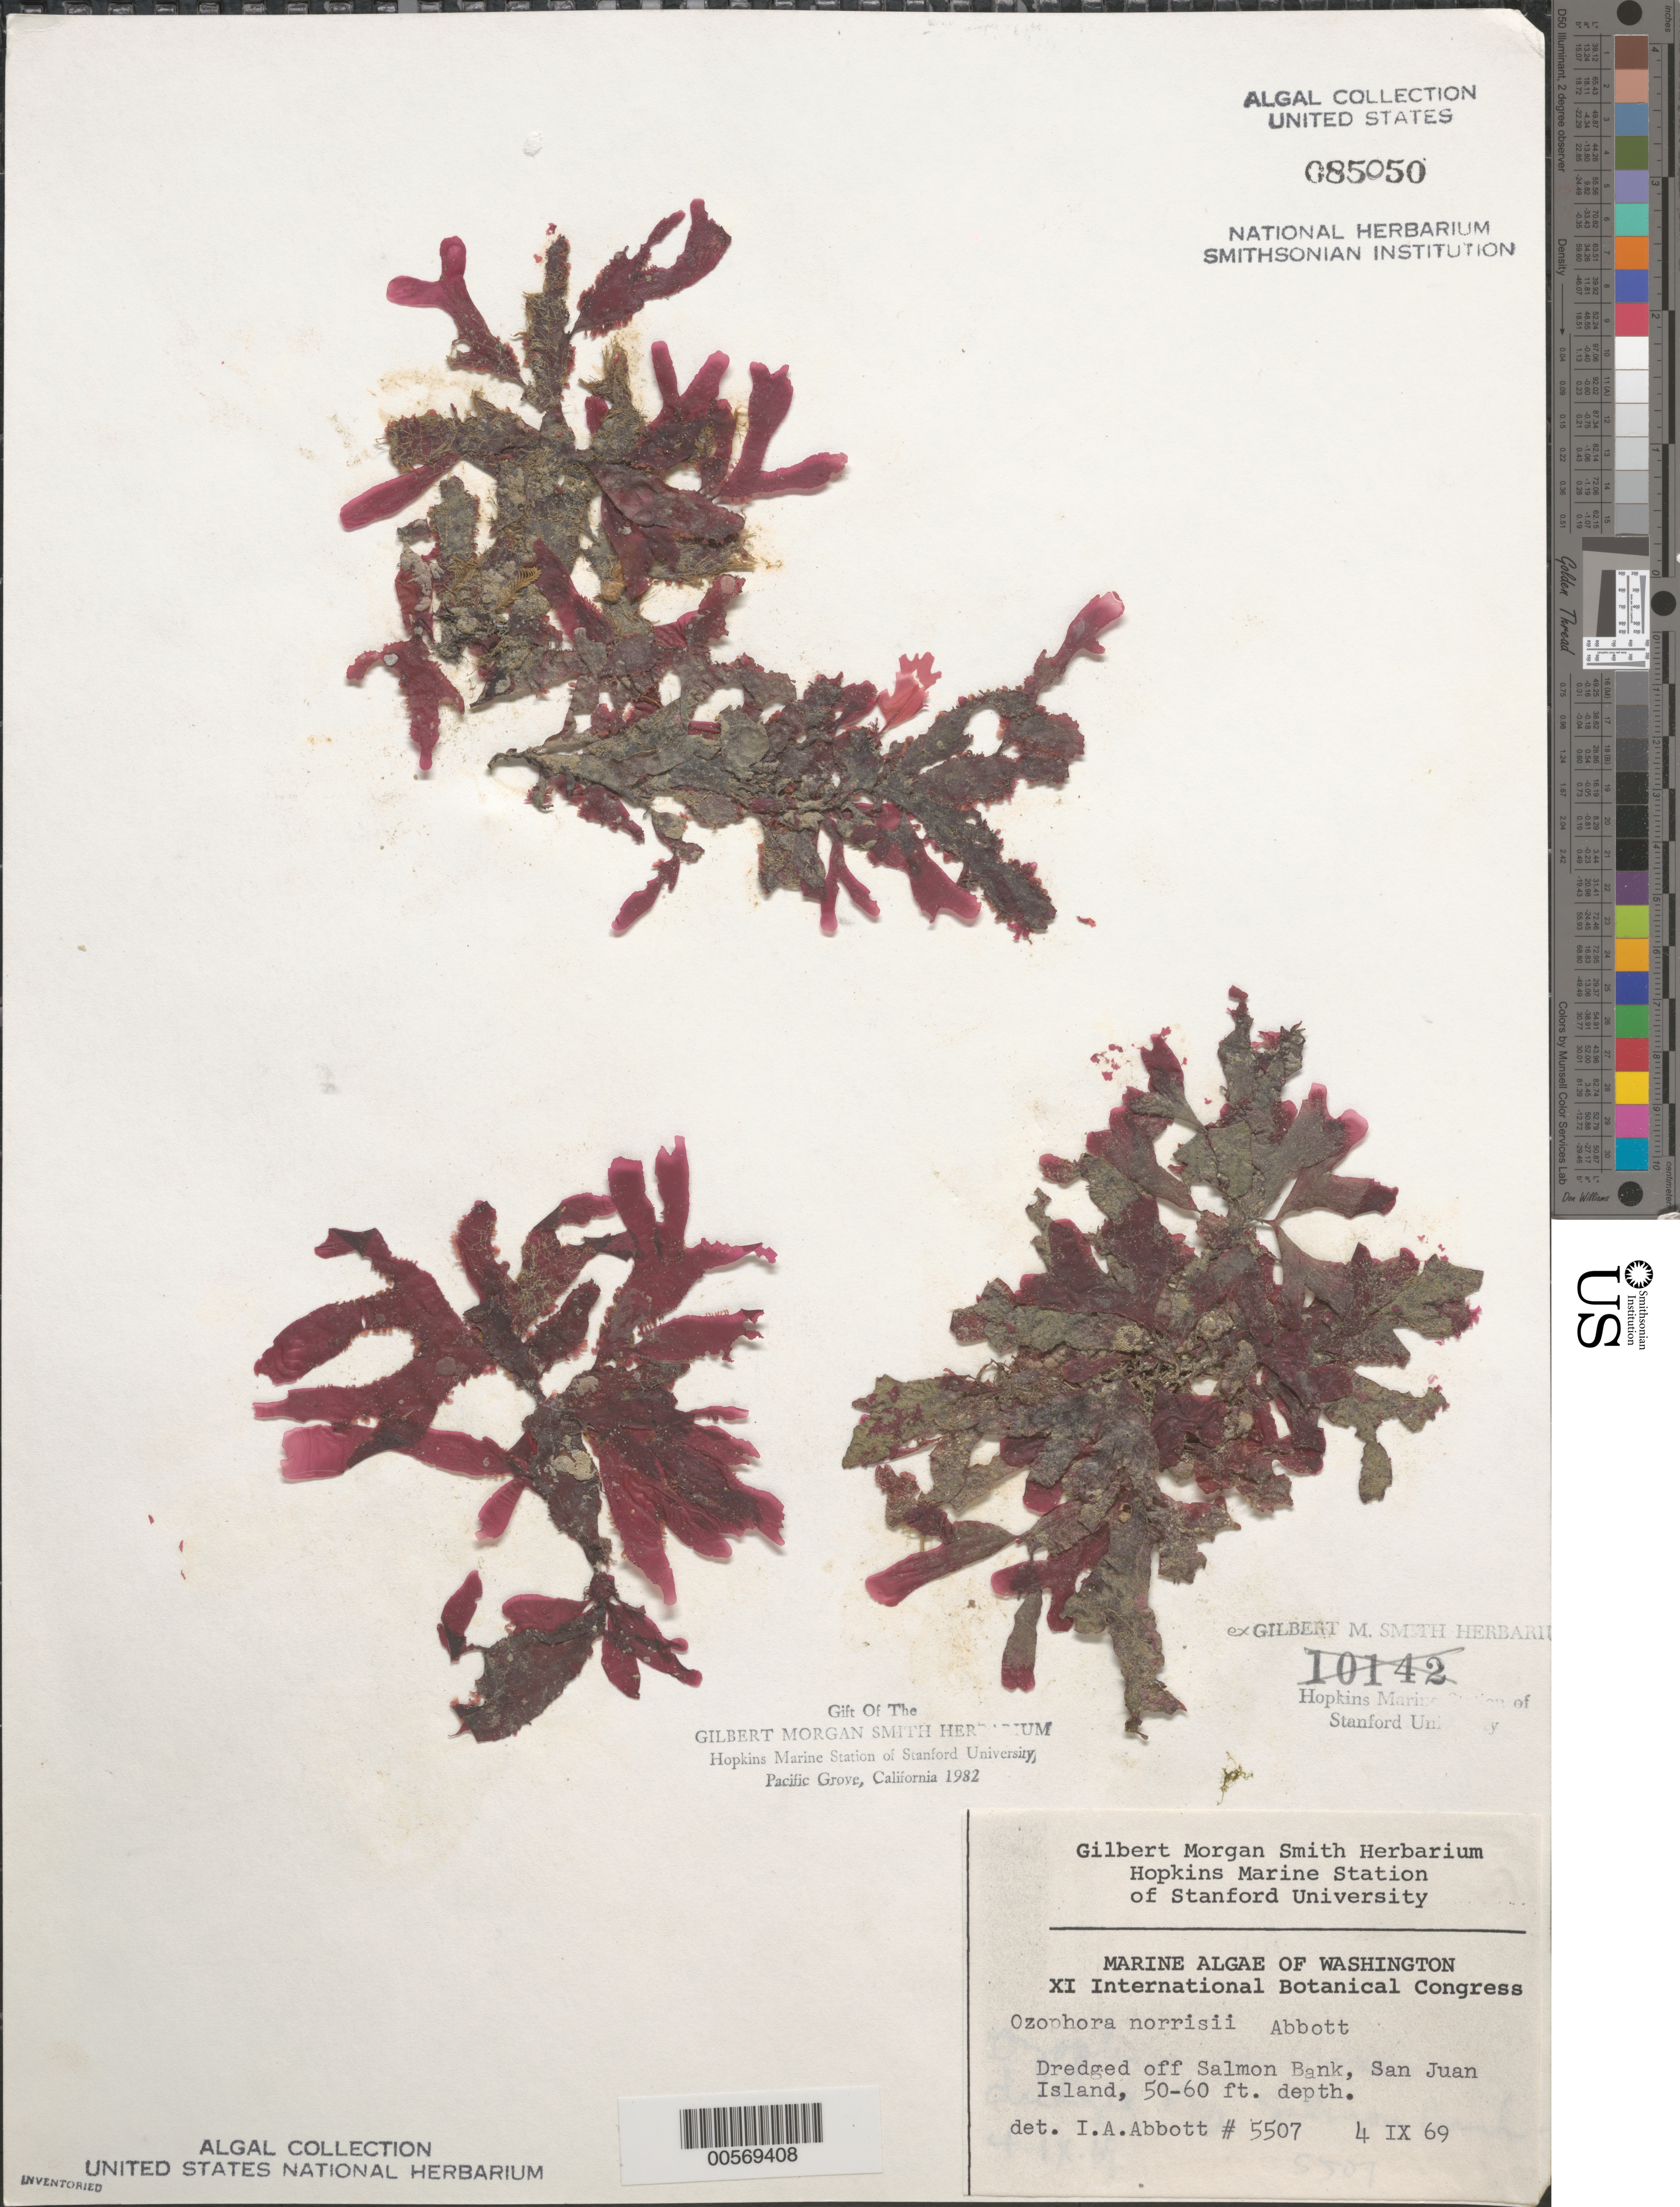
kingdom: Plantae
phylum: Rhodophyta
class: Florideophyceae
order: Gigartinales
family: Phyllophoraceae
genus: Ozophora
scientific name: Ozophora norrisii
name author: I.A. Abbott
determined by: Abbott, Isabella A.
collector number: IAA 5507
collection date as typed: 04 Sep 1969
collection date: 1969-09-04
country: United States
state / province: Washington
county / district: San Juan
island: San Juan Island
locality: Off Salmon Bank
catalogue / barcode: US 85050